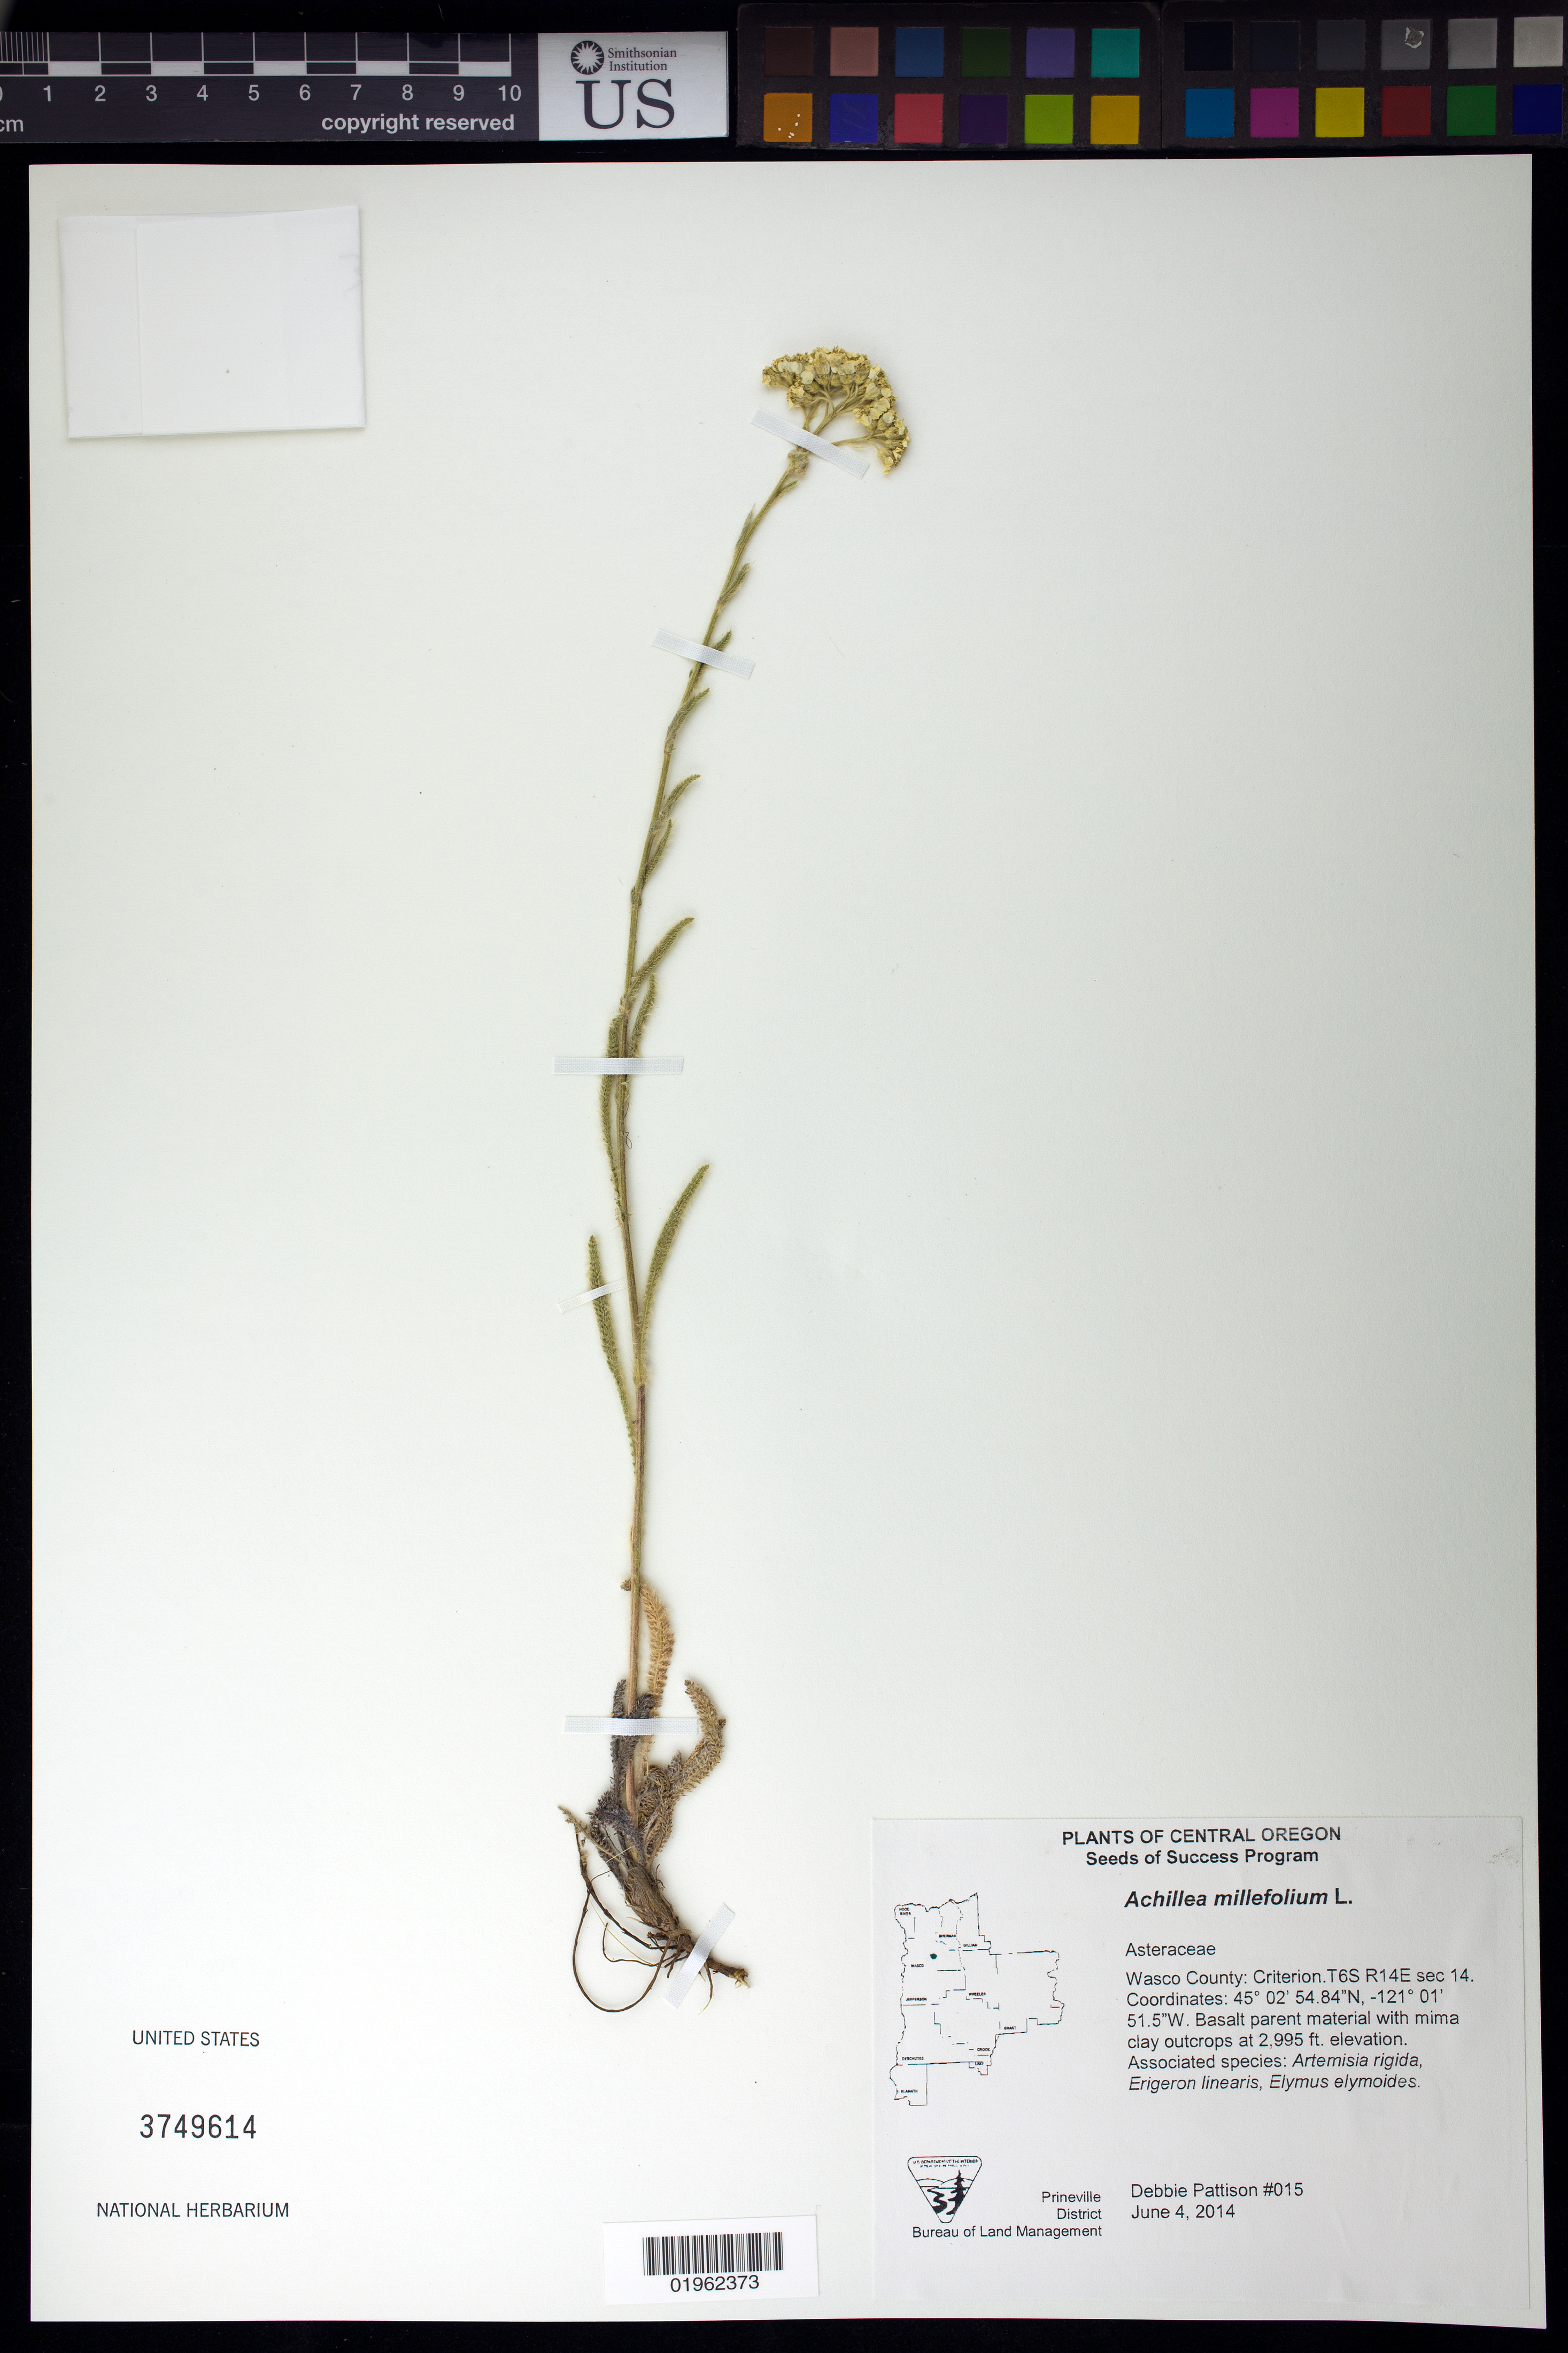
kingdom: Plantae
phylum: Tracheophyta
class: Magnoliopsida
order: Asterales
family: Asteraceae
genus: Achillea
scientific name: Achillea millefolium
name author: L.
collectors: D. Pattison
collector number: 015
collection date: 2014-06-04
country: United States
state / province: Oregon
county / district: Wasco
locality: Criterion. T6S R14E sec 14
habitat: Basalt parent material with mima clay outcrops. With Artemisia rigida, Erigeron linearis, Elymus elymoides. With Artemisia rigida, Erigeron linearis, Elymus elymoides.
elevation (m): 913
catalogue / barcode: US 3749614